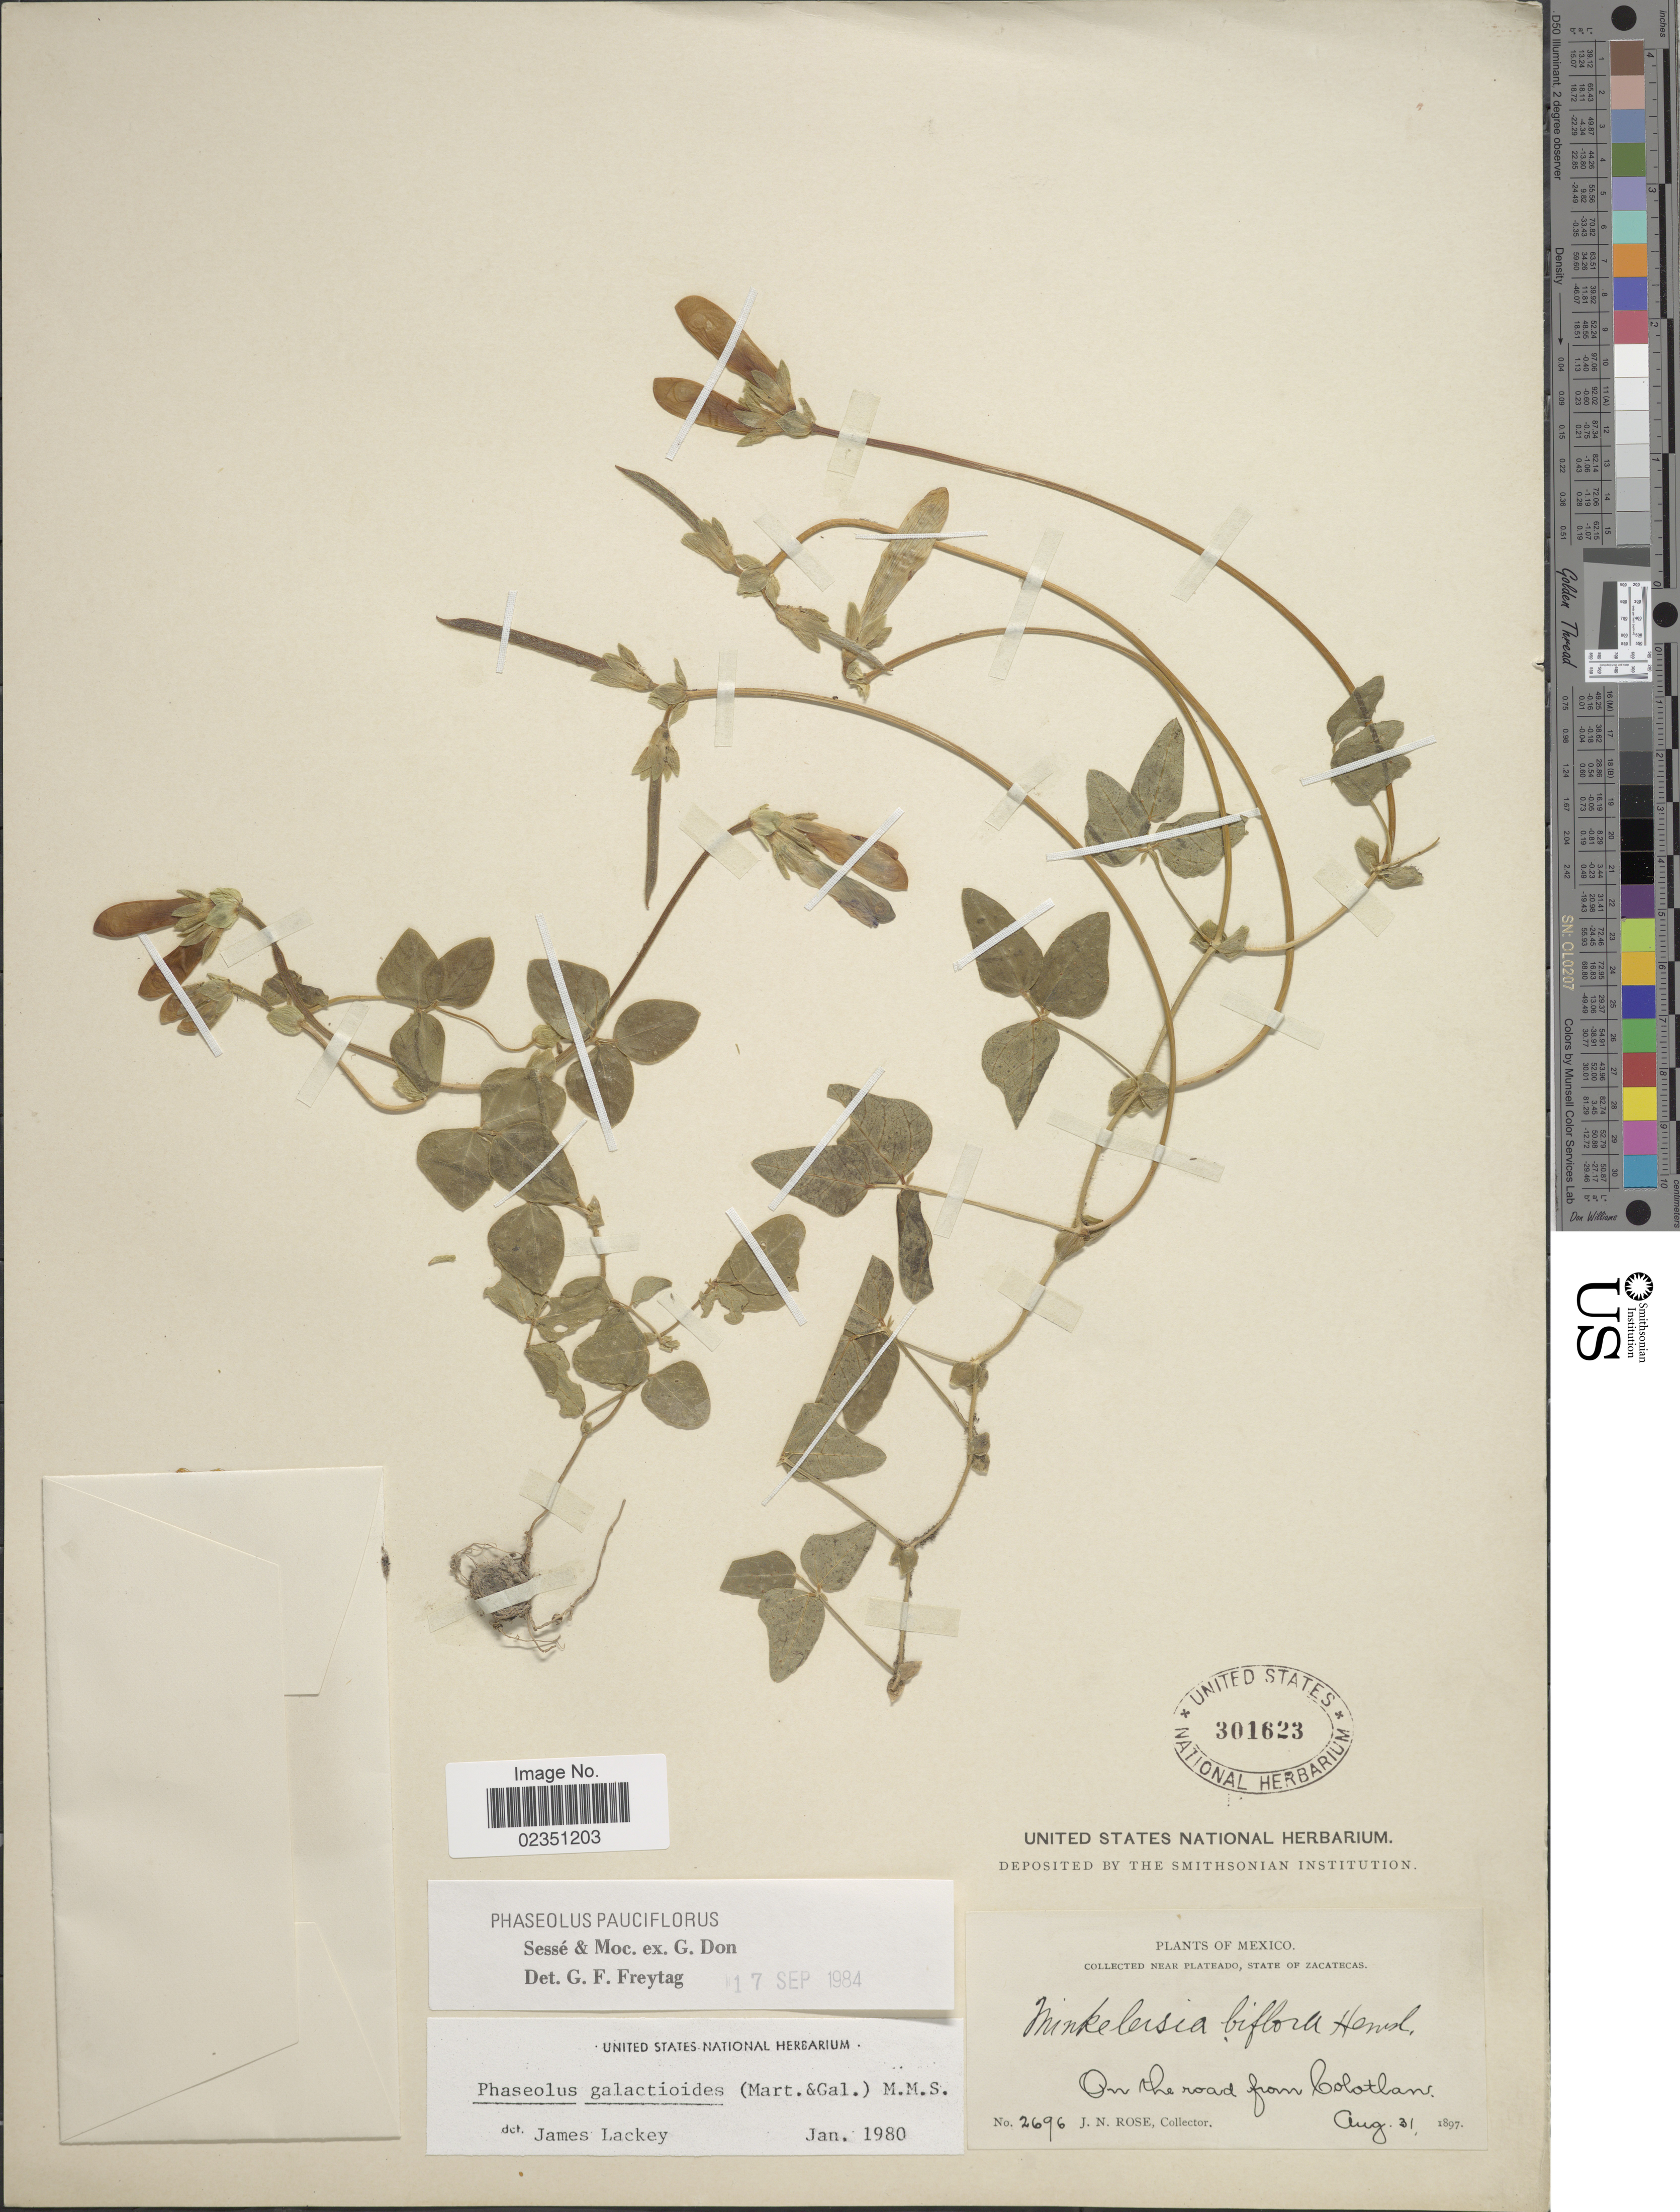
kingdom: Plantae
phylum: Tracheophyta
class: Magnoliopsida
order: Fabales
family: Fabaceae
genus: Phaseolus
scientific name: Phaseolus pauciflorus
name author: Sessé & Moc. ex G. Don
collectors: J. N. Rose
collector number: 2696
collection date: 1897-08-31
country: Mexico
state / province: Zacatecas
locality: Near Plateado, On the road from Colotlan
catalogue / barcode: US 301623